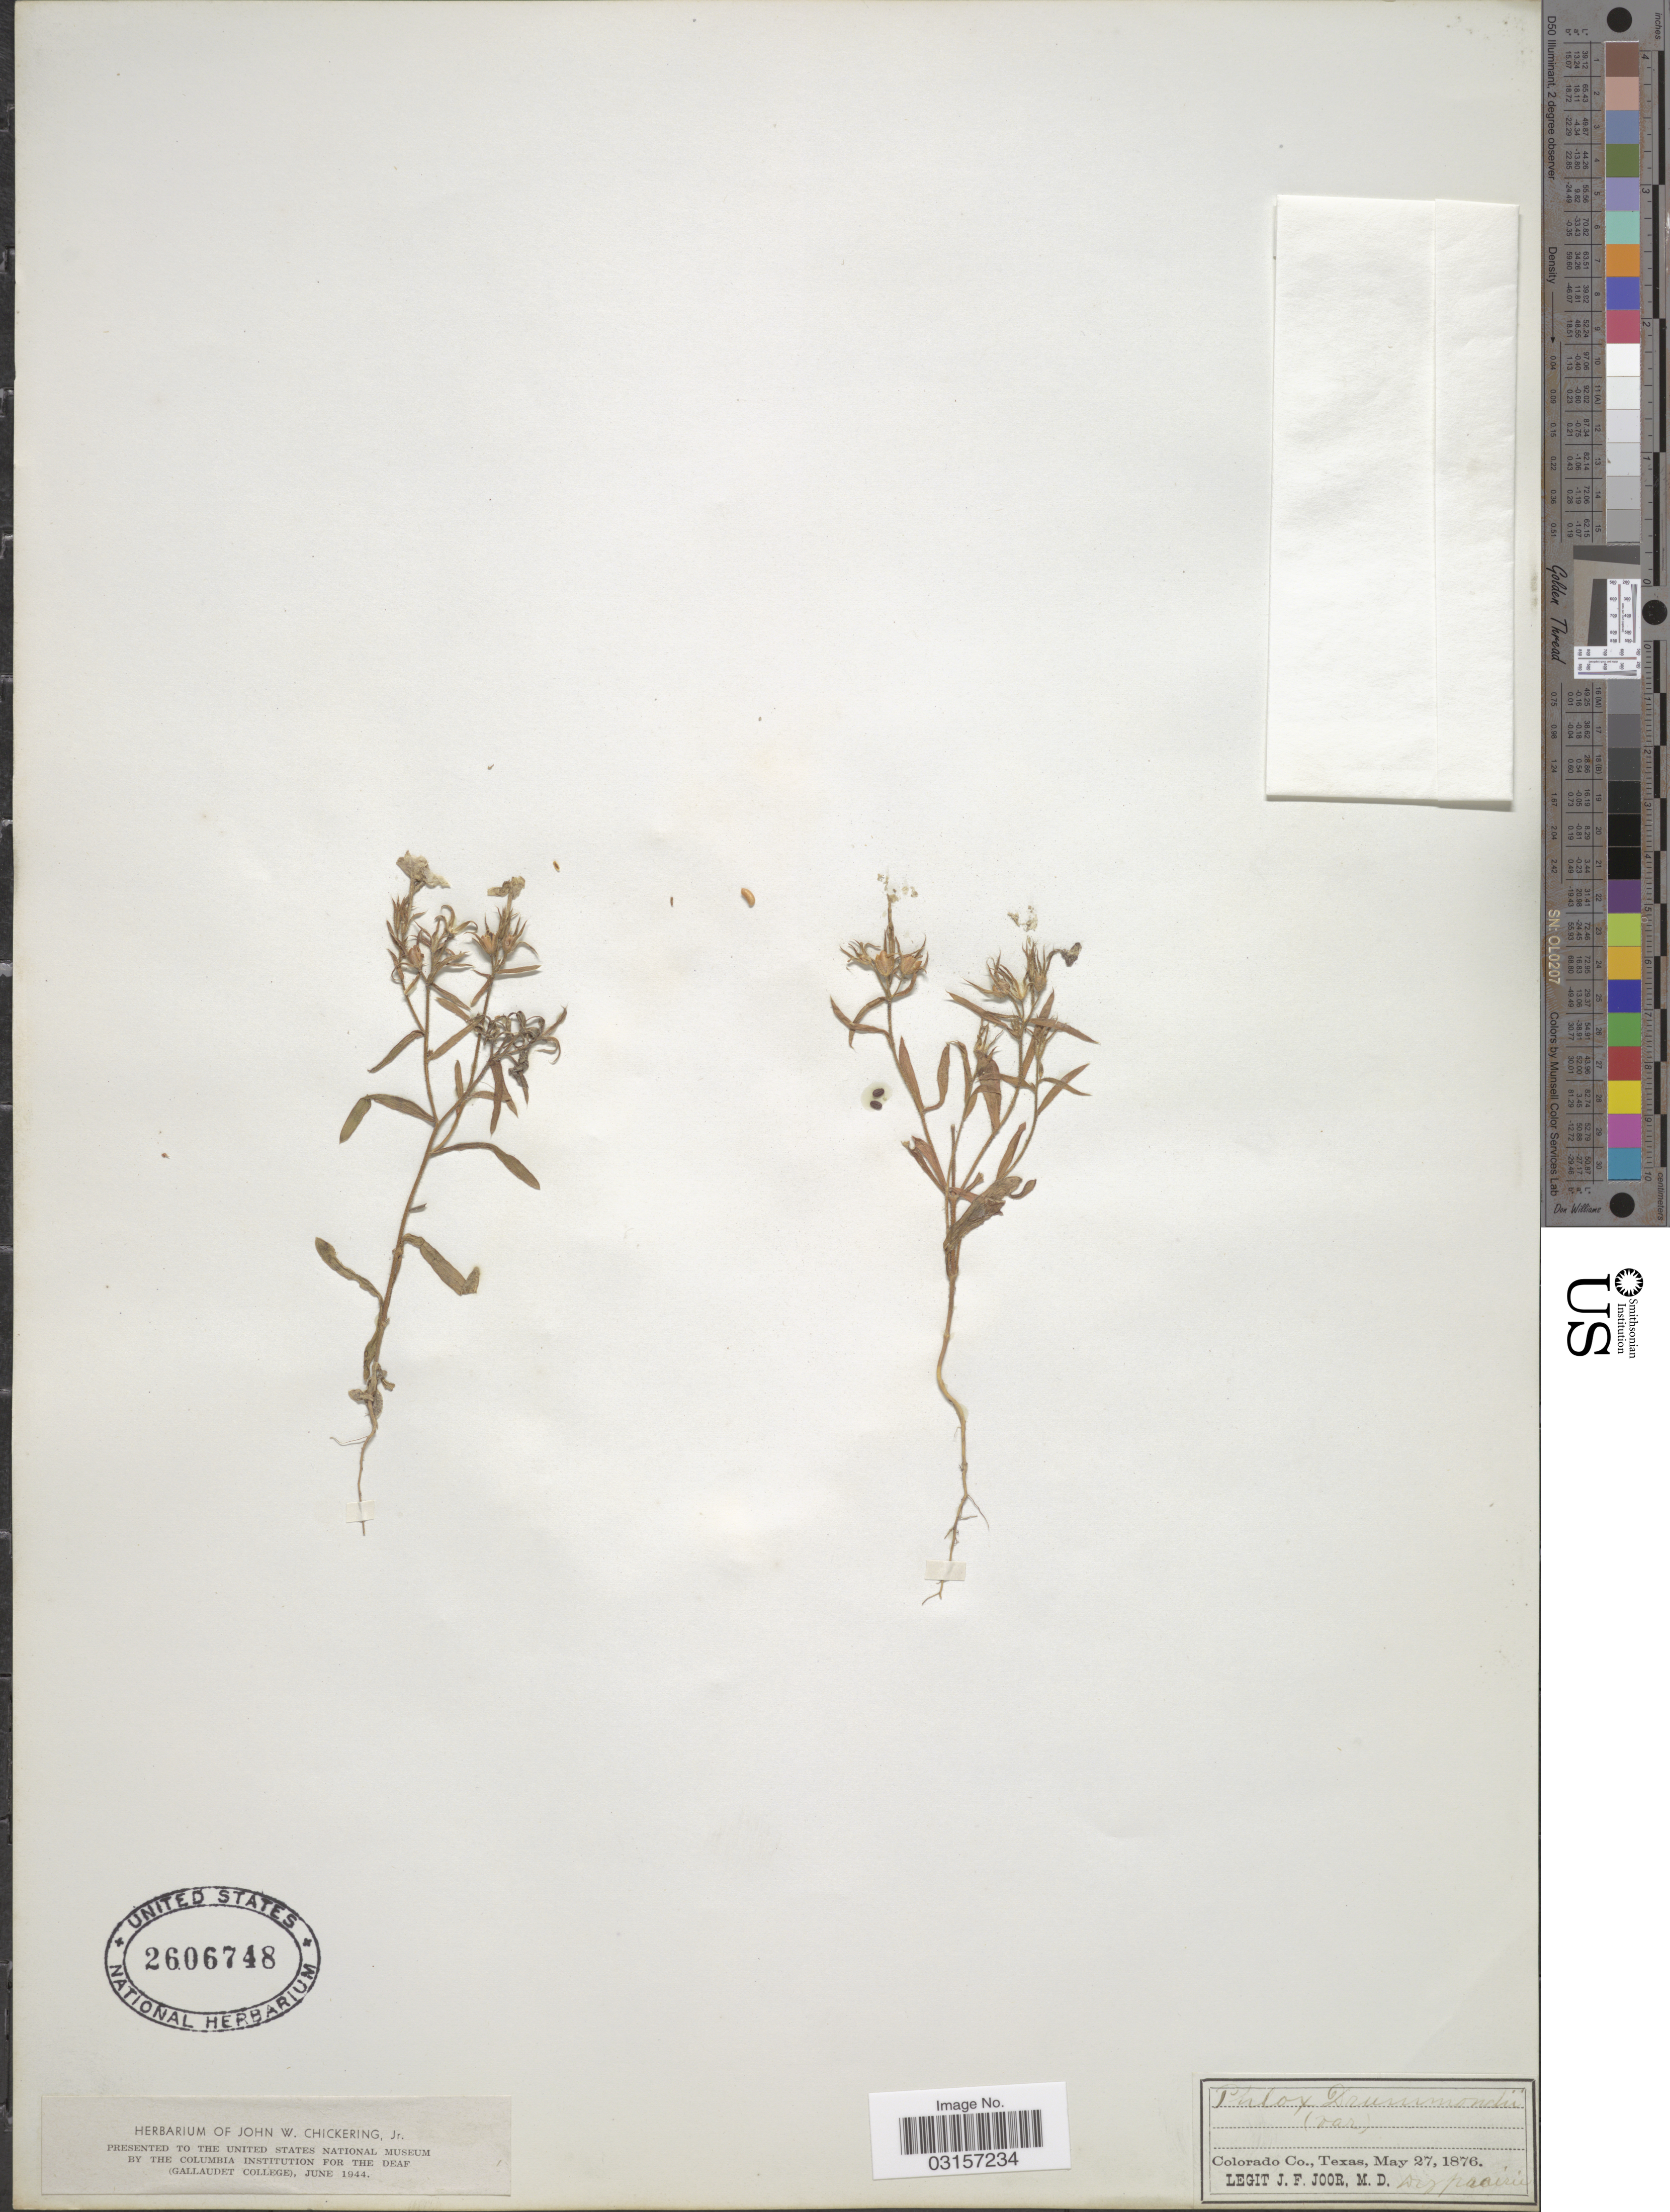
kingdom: Plantae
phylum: Tracheophyta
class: Magnoliopsida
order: Ericales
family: Polemoniaceae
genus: Phlox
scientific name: Phlox drummondii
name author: Hook.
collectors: J. F. Joor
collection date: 1876-05-27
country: United States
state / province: Texas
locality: Colorado Co., Texas.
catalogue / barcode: US 2606748